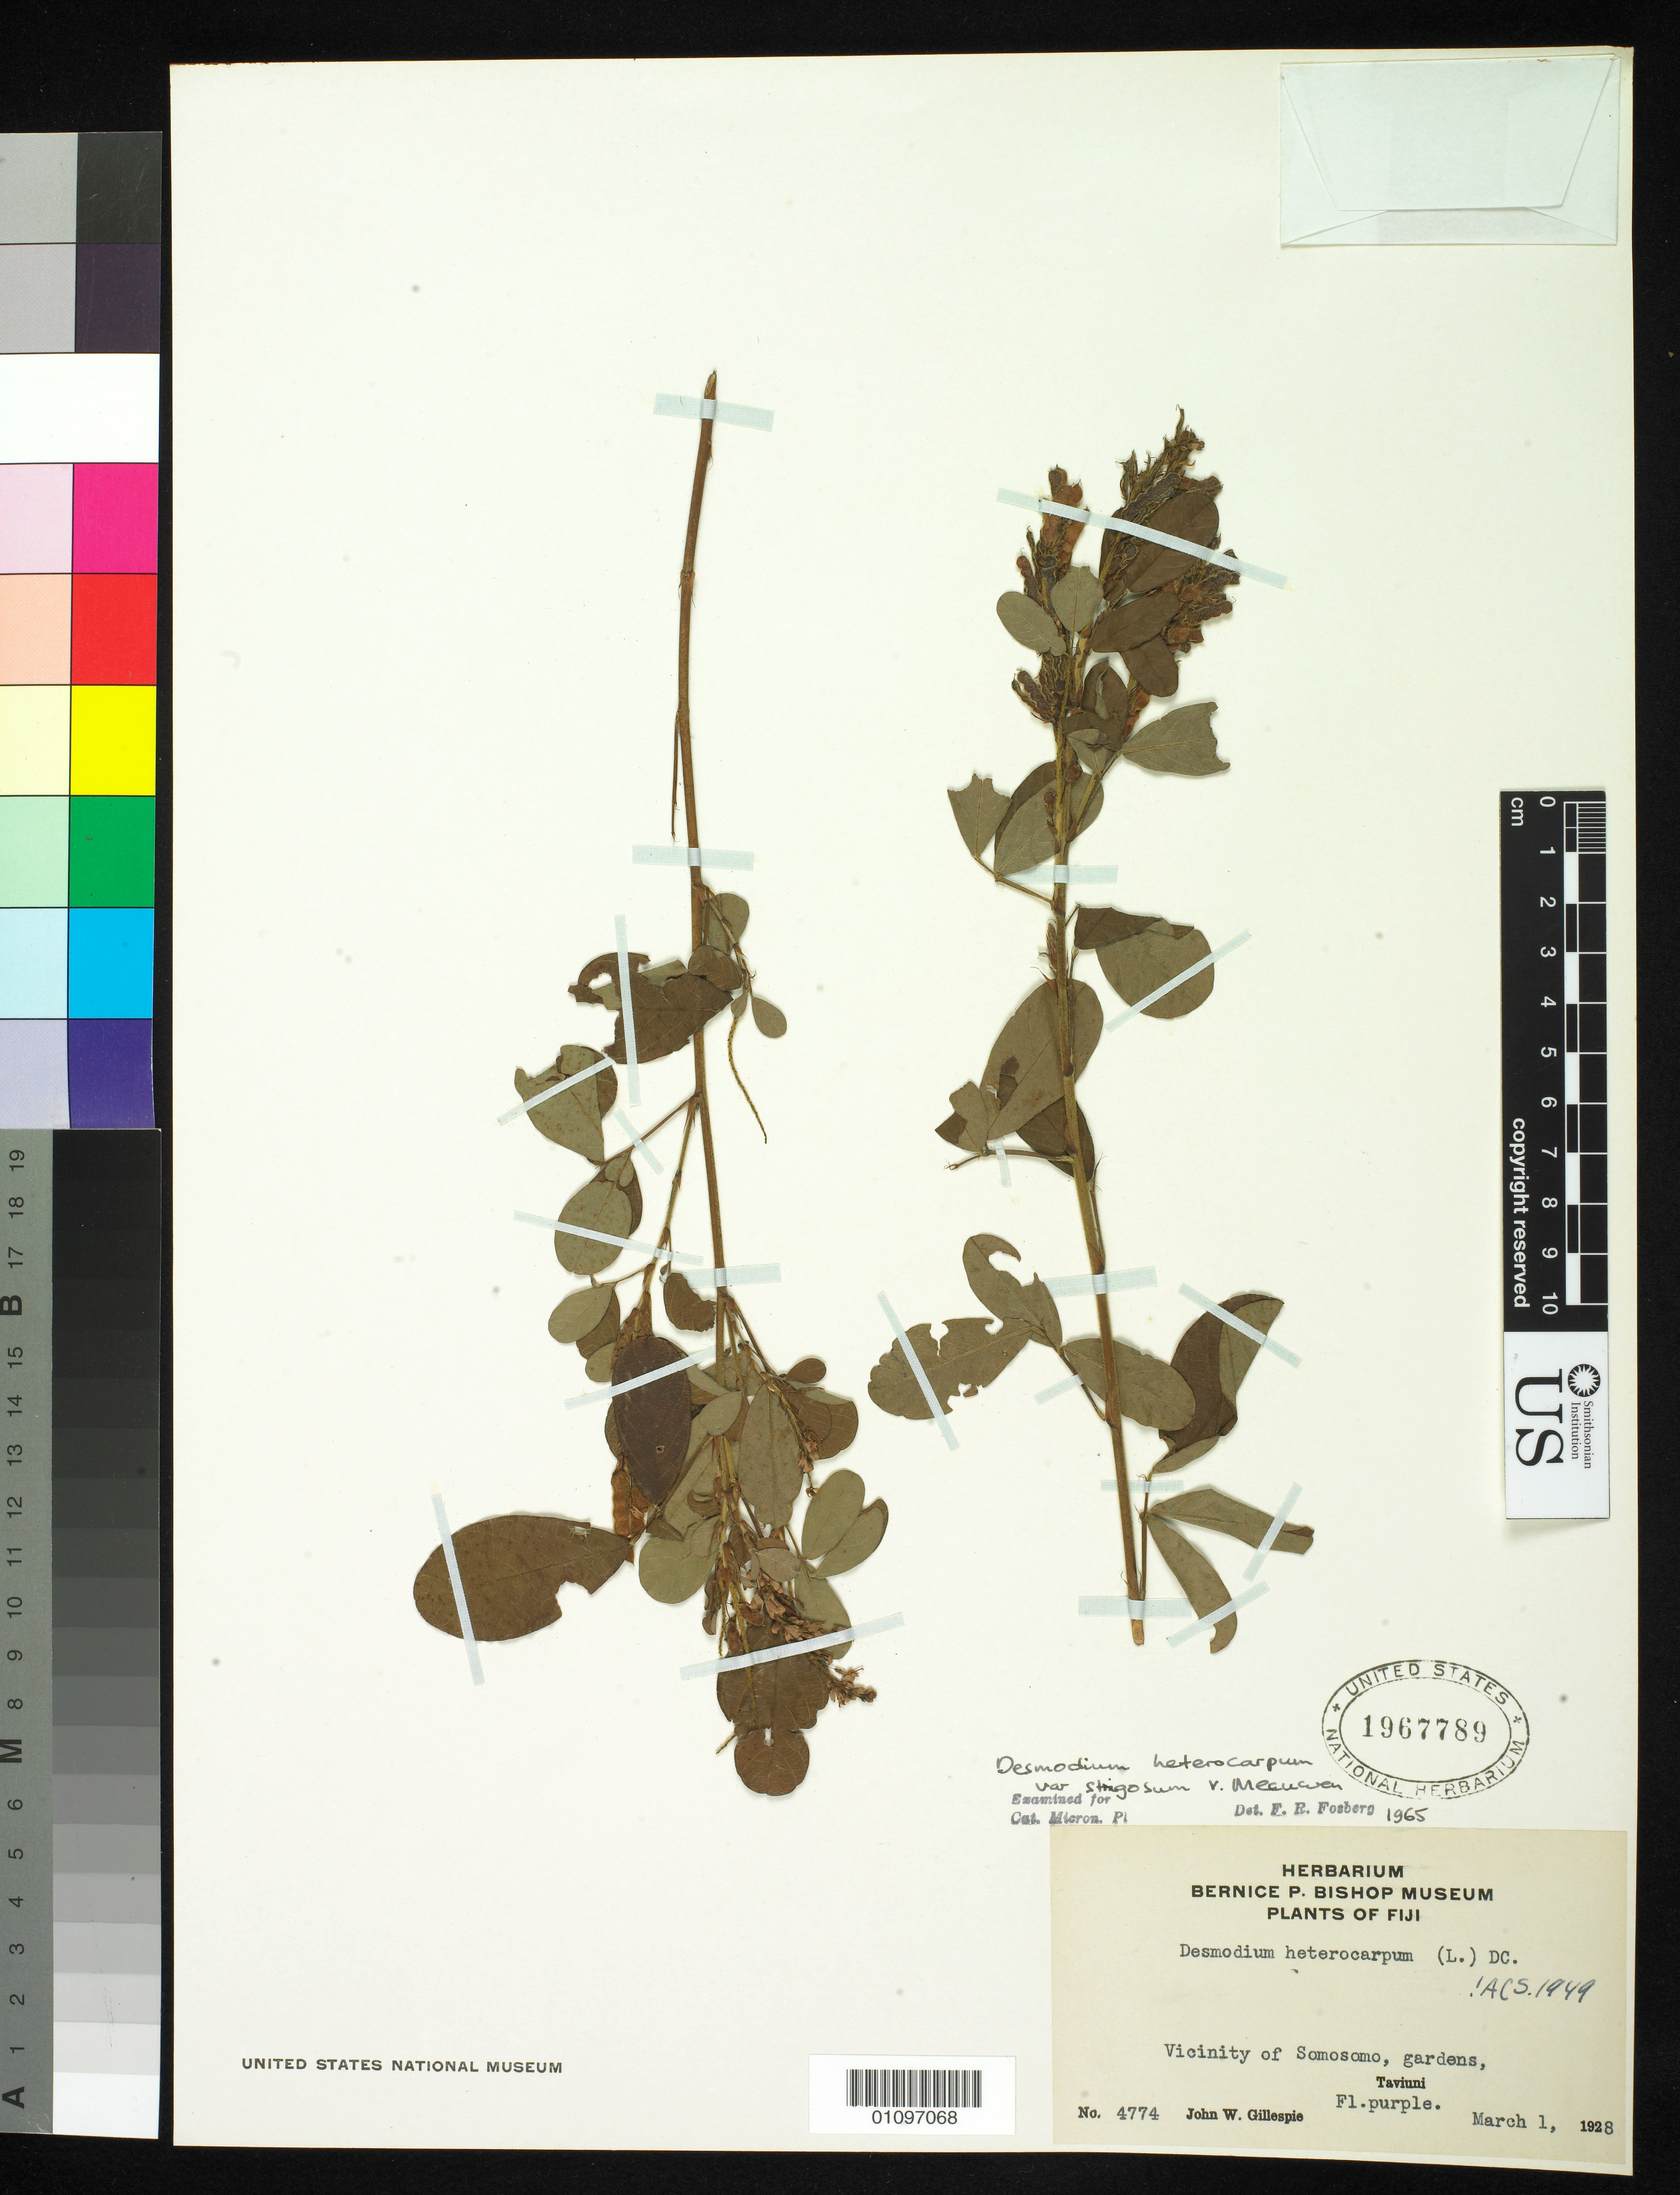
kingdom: Plantae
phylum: Tracheophyta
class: Magnoliopsida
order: Fabales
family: Fabaceae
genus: Grona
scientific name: Grona heterocarpos var. strigosa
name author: (Meeuwen) H. Ohashi & K. Ohashi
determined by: Strong, Mark T., (BOT), Smithsonian Institution - National Museum of Natural History (UNITED STATES)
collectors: J. W. Gillespie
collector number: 4774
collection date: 1928-03-01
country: Fiji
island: Taveuni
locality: Vicinity of Somosomo Gardens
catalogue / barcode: US 1967789